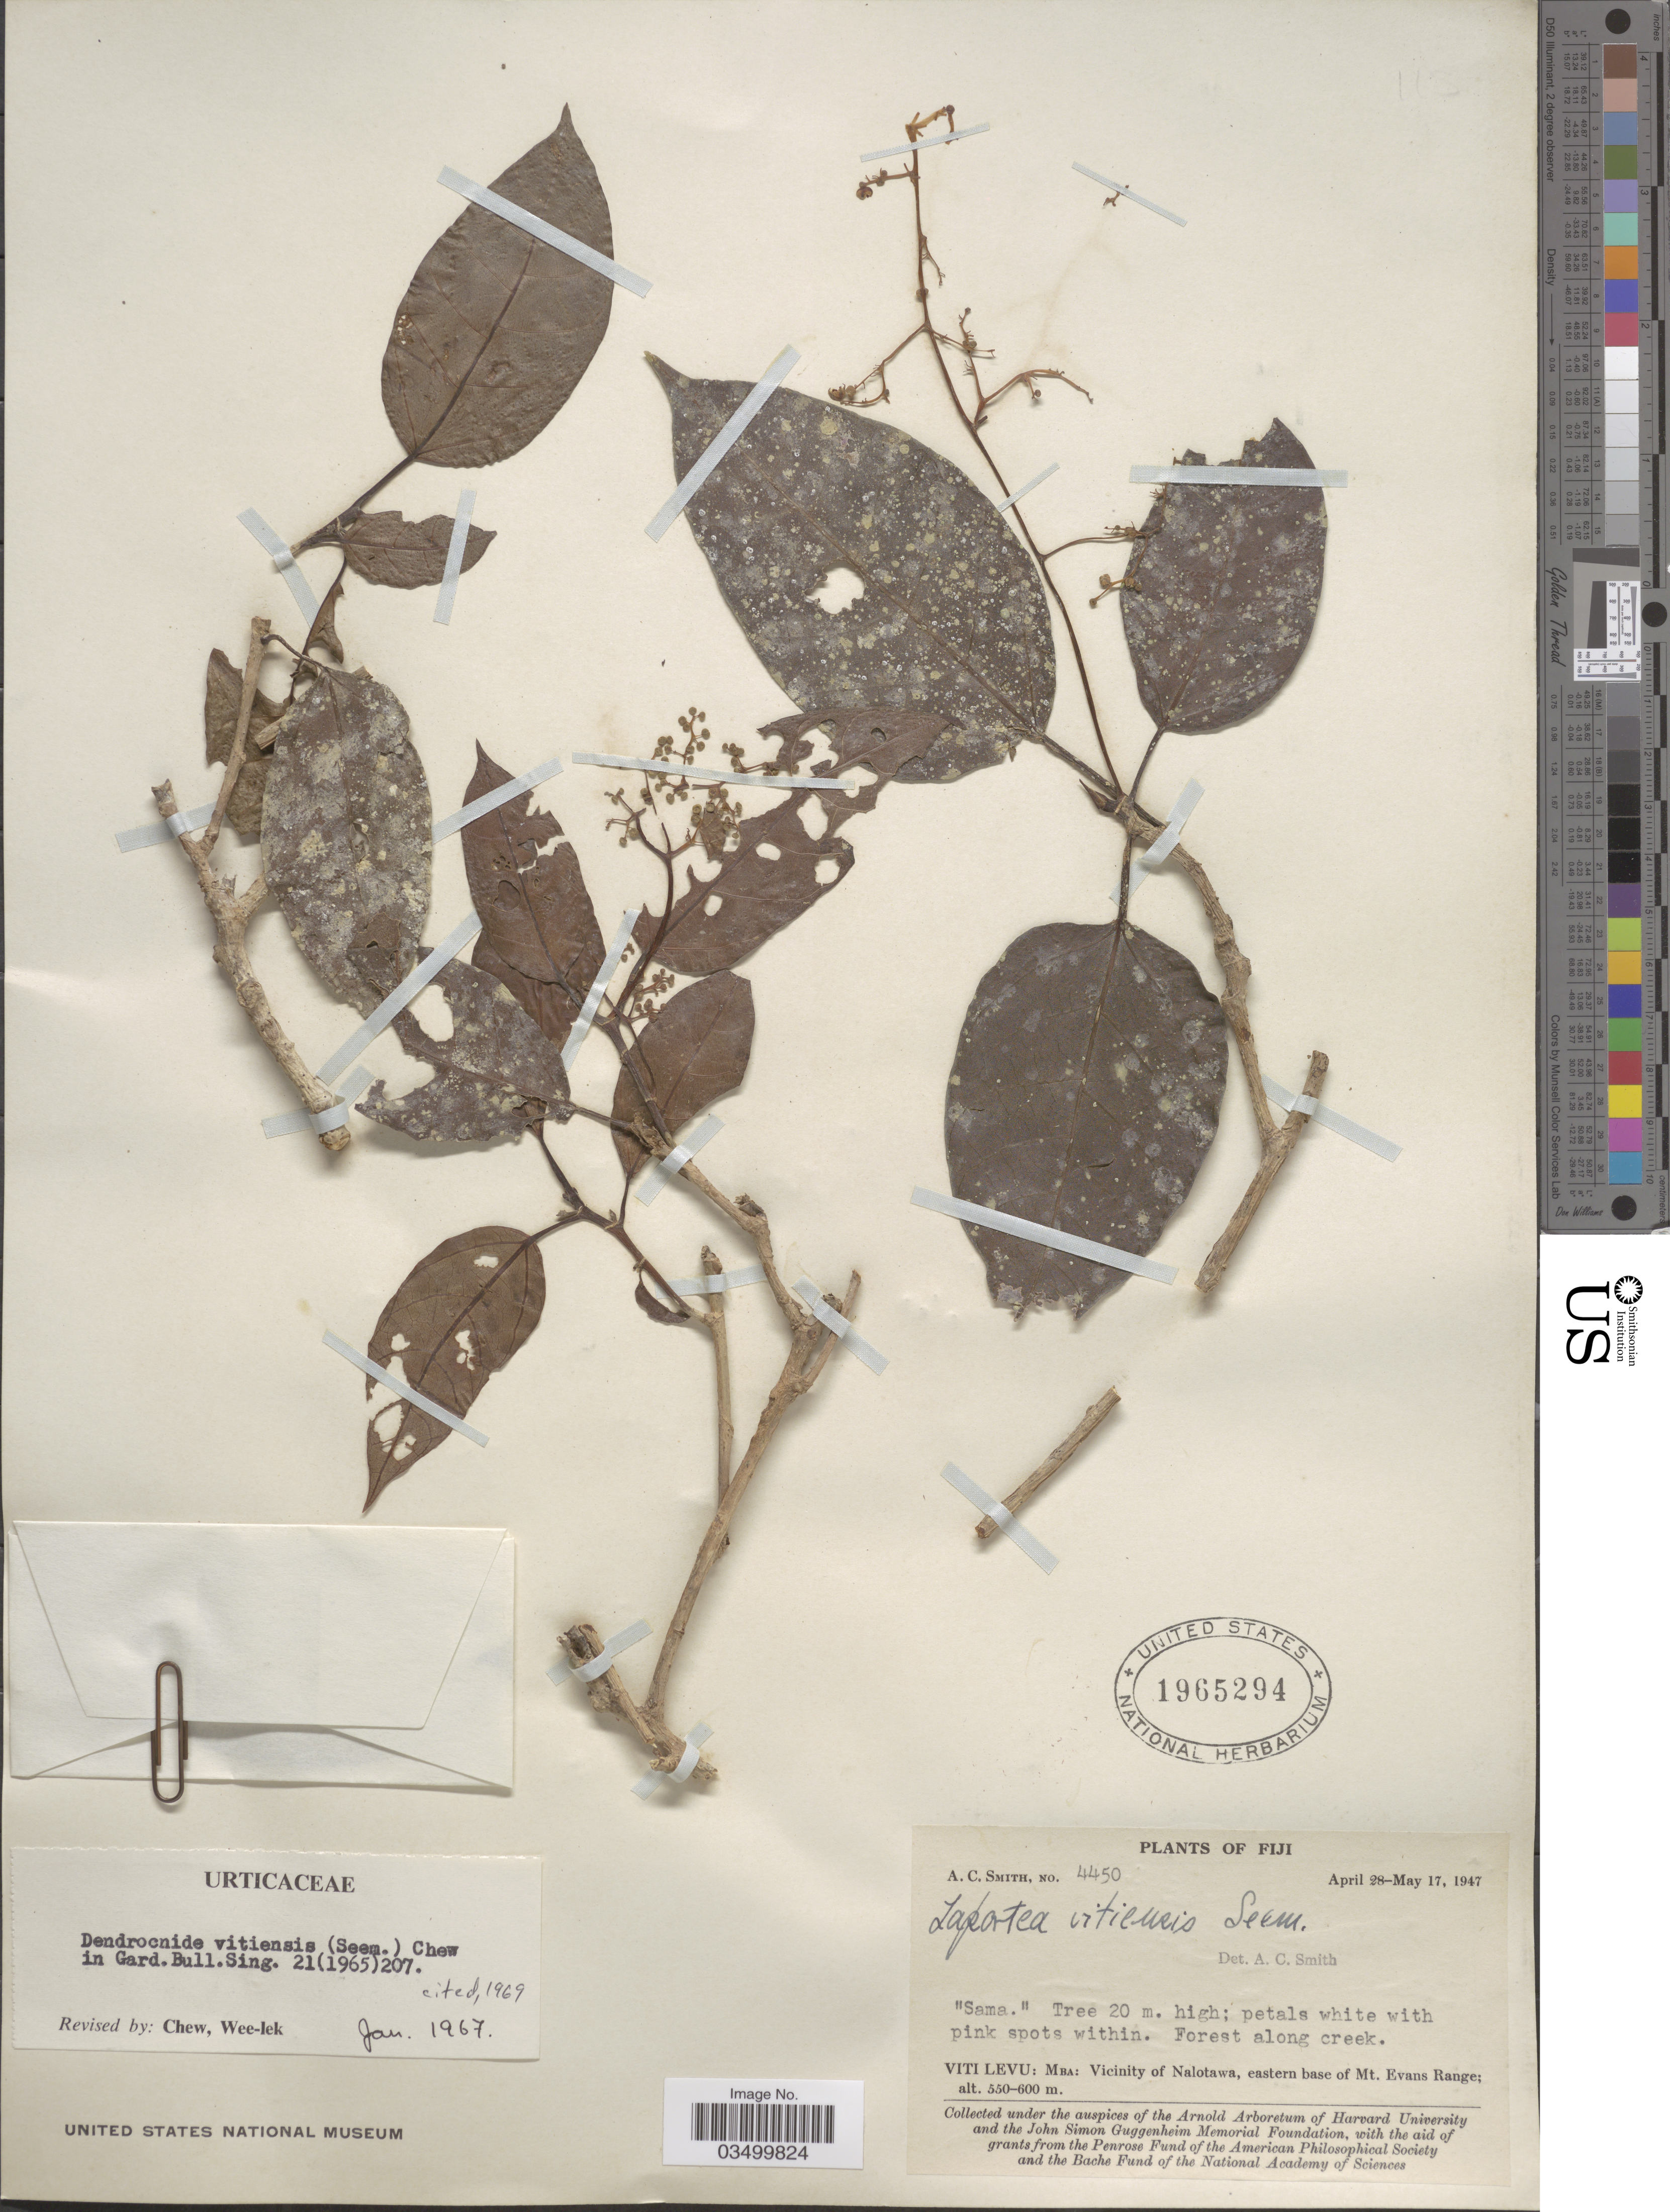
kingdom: Plantae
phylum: Tracheophyta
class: Magnoliopsida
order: Rosales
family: Urticaceae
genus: Dendrocnide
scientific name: Dendrocnide vitiensis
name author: (Seem.) Chew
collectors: A. C. Smith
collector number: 4450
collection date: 1947-04-28/1947-05-17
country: Fiji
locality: Viti Levu: Mba: Vicinity of Nalotawa, eastern base of Mt. Evans Range.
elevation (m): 550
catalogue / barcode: US 1965294